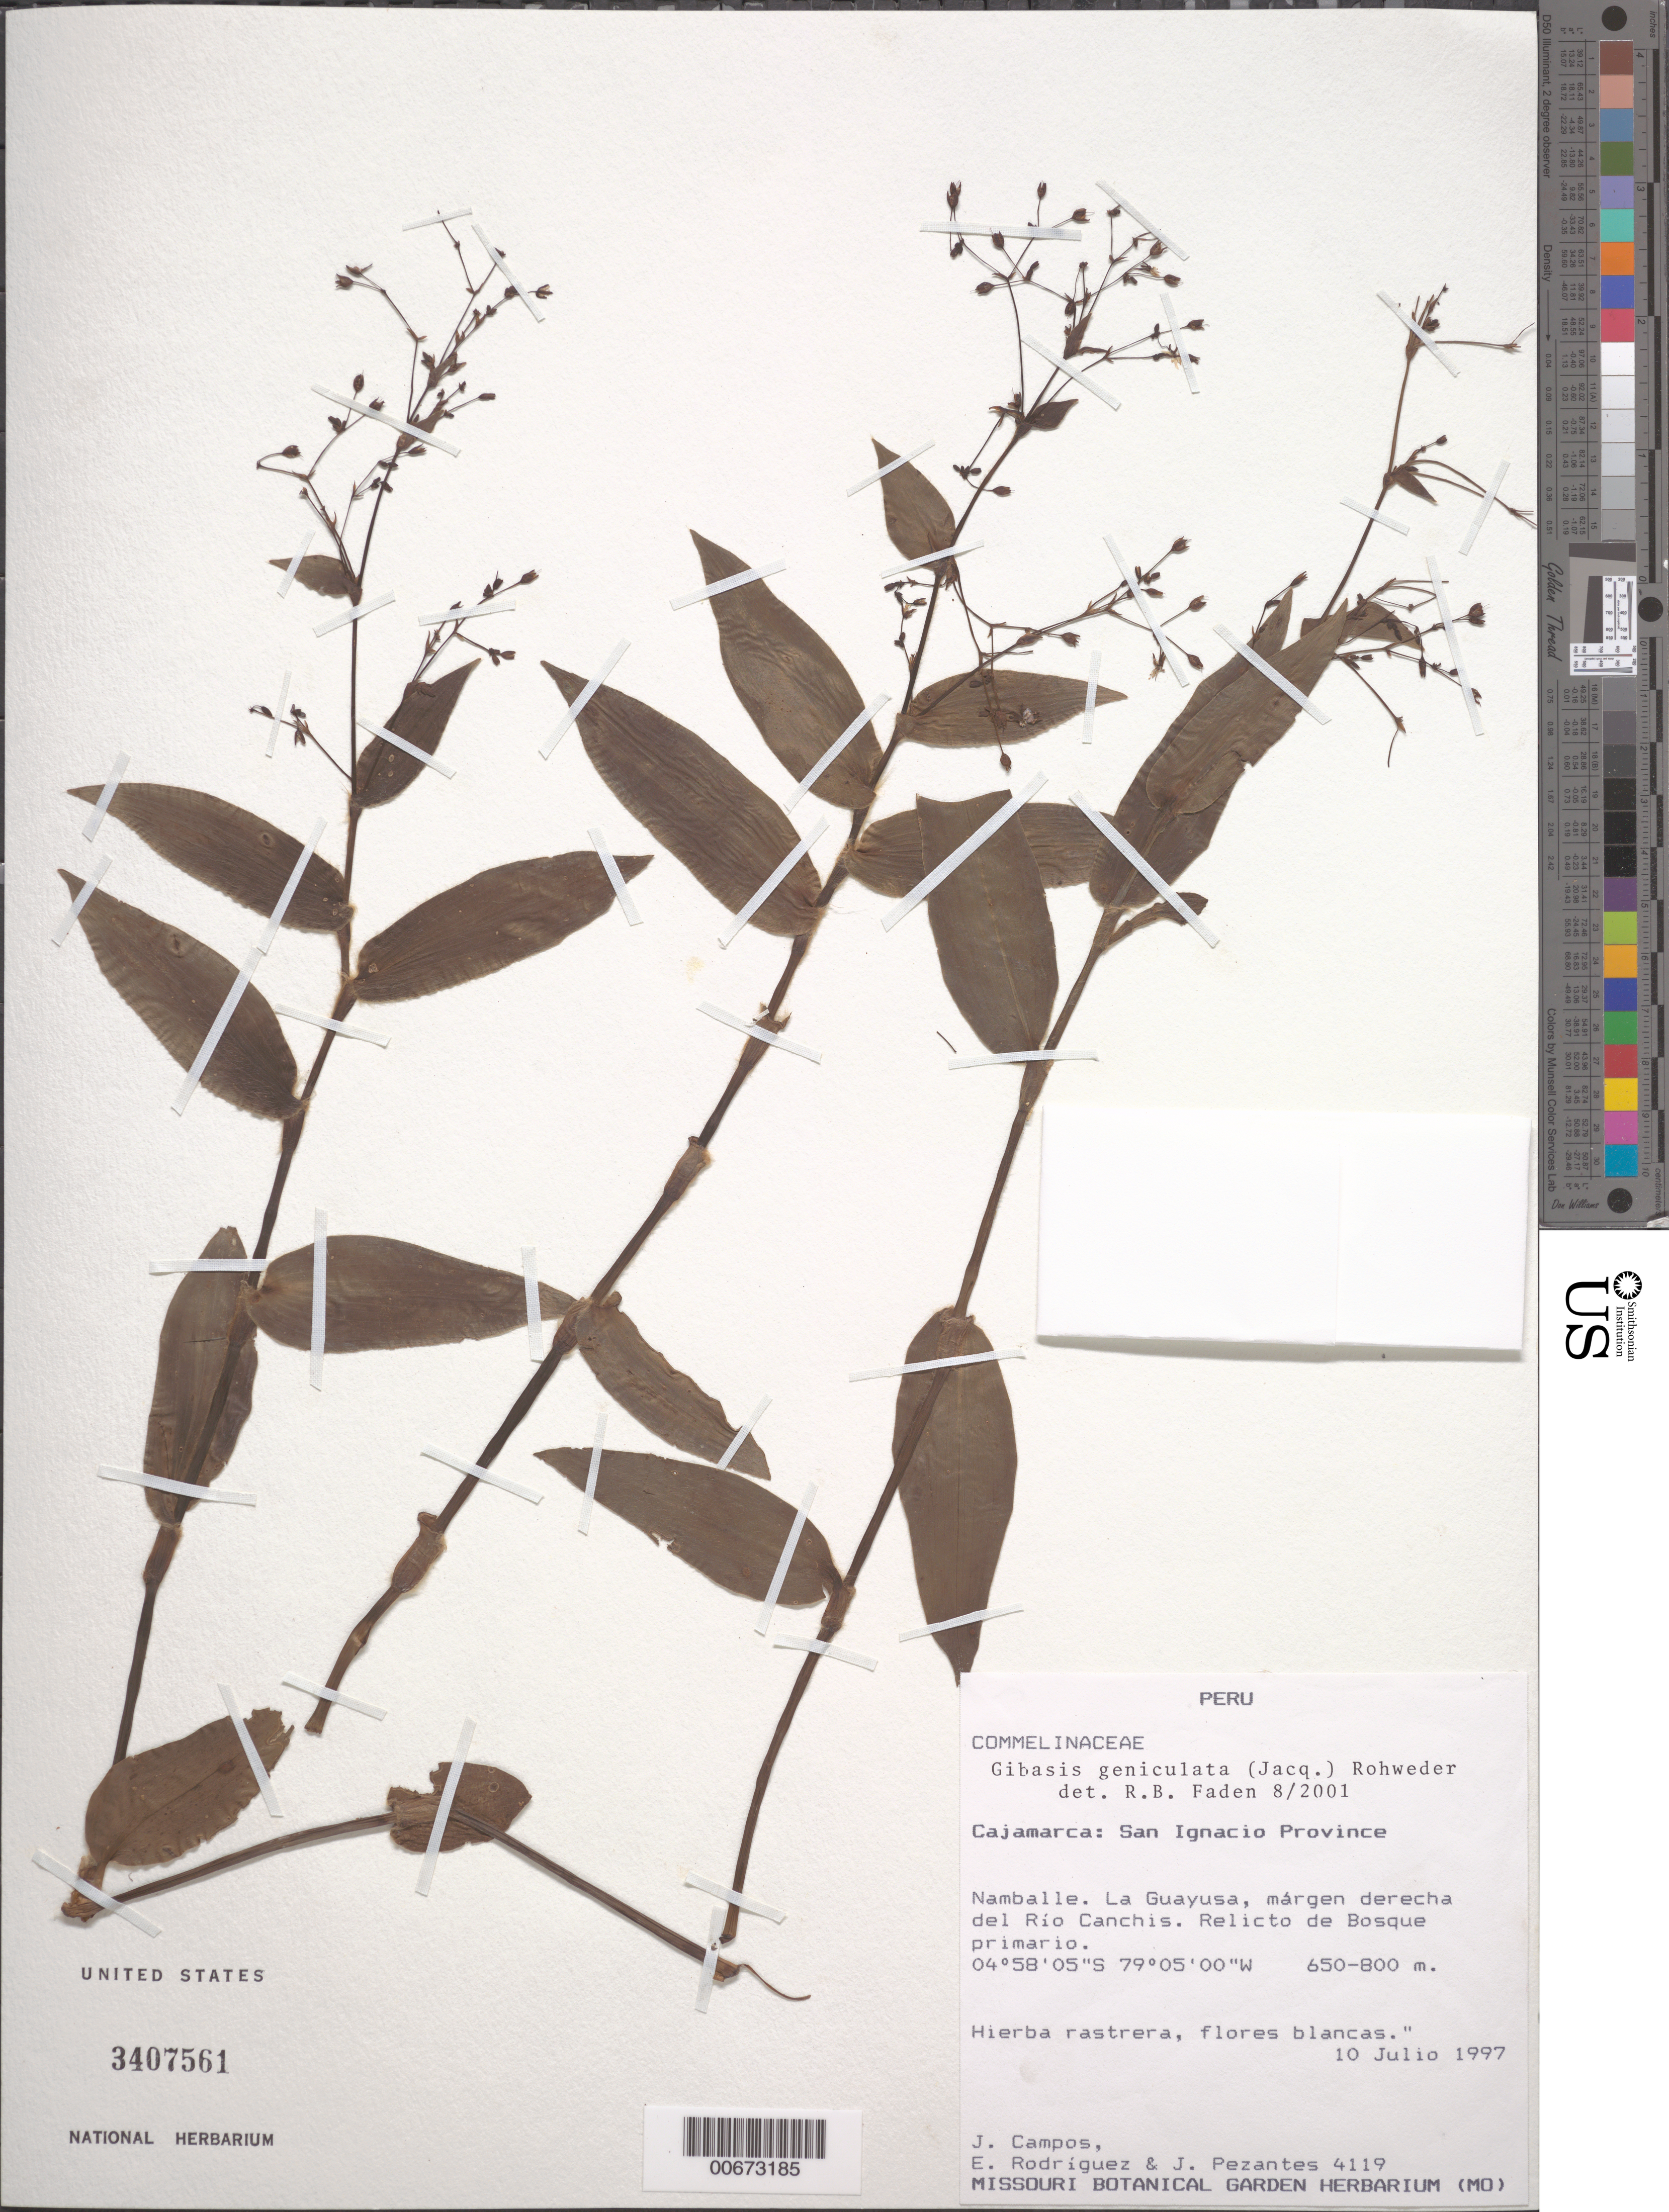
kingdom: Plantae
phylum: Tracheophyta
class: Liliopsida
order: Commelinales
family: Commelinaceae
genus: Gibasis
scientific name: Gibasis geniculata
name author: (Jacq.) Rohweder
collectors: J. Novães, E. Rodriguez & J. Pezantes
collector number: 4119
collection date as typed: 10 Jul 1997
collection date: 1997-07-10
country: Peru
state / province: Cajamarca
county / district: San Ignacio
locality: Namballe, Las Guayusa, Río Canchis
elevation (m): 650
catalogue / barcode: US 3407561